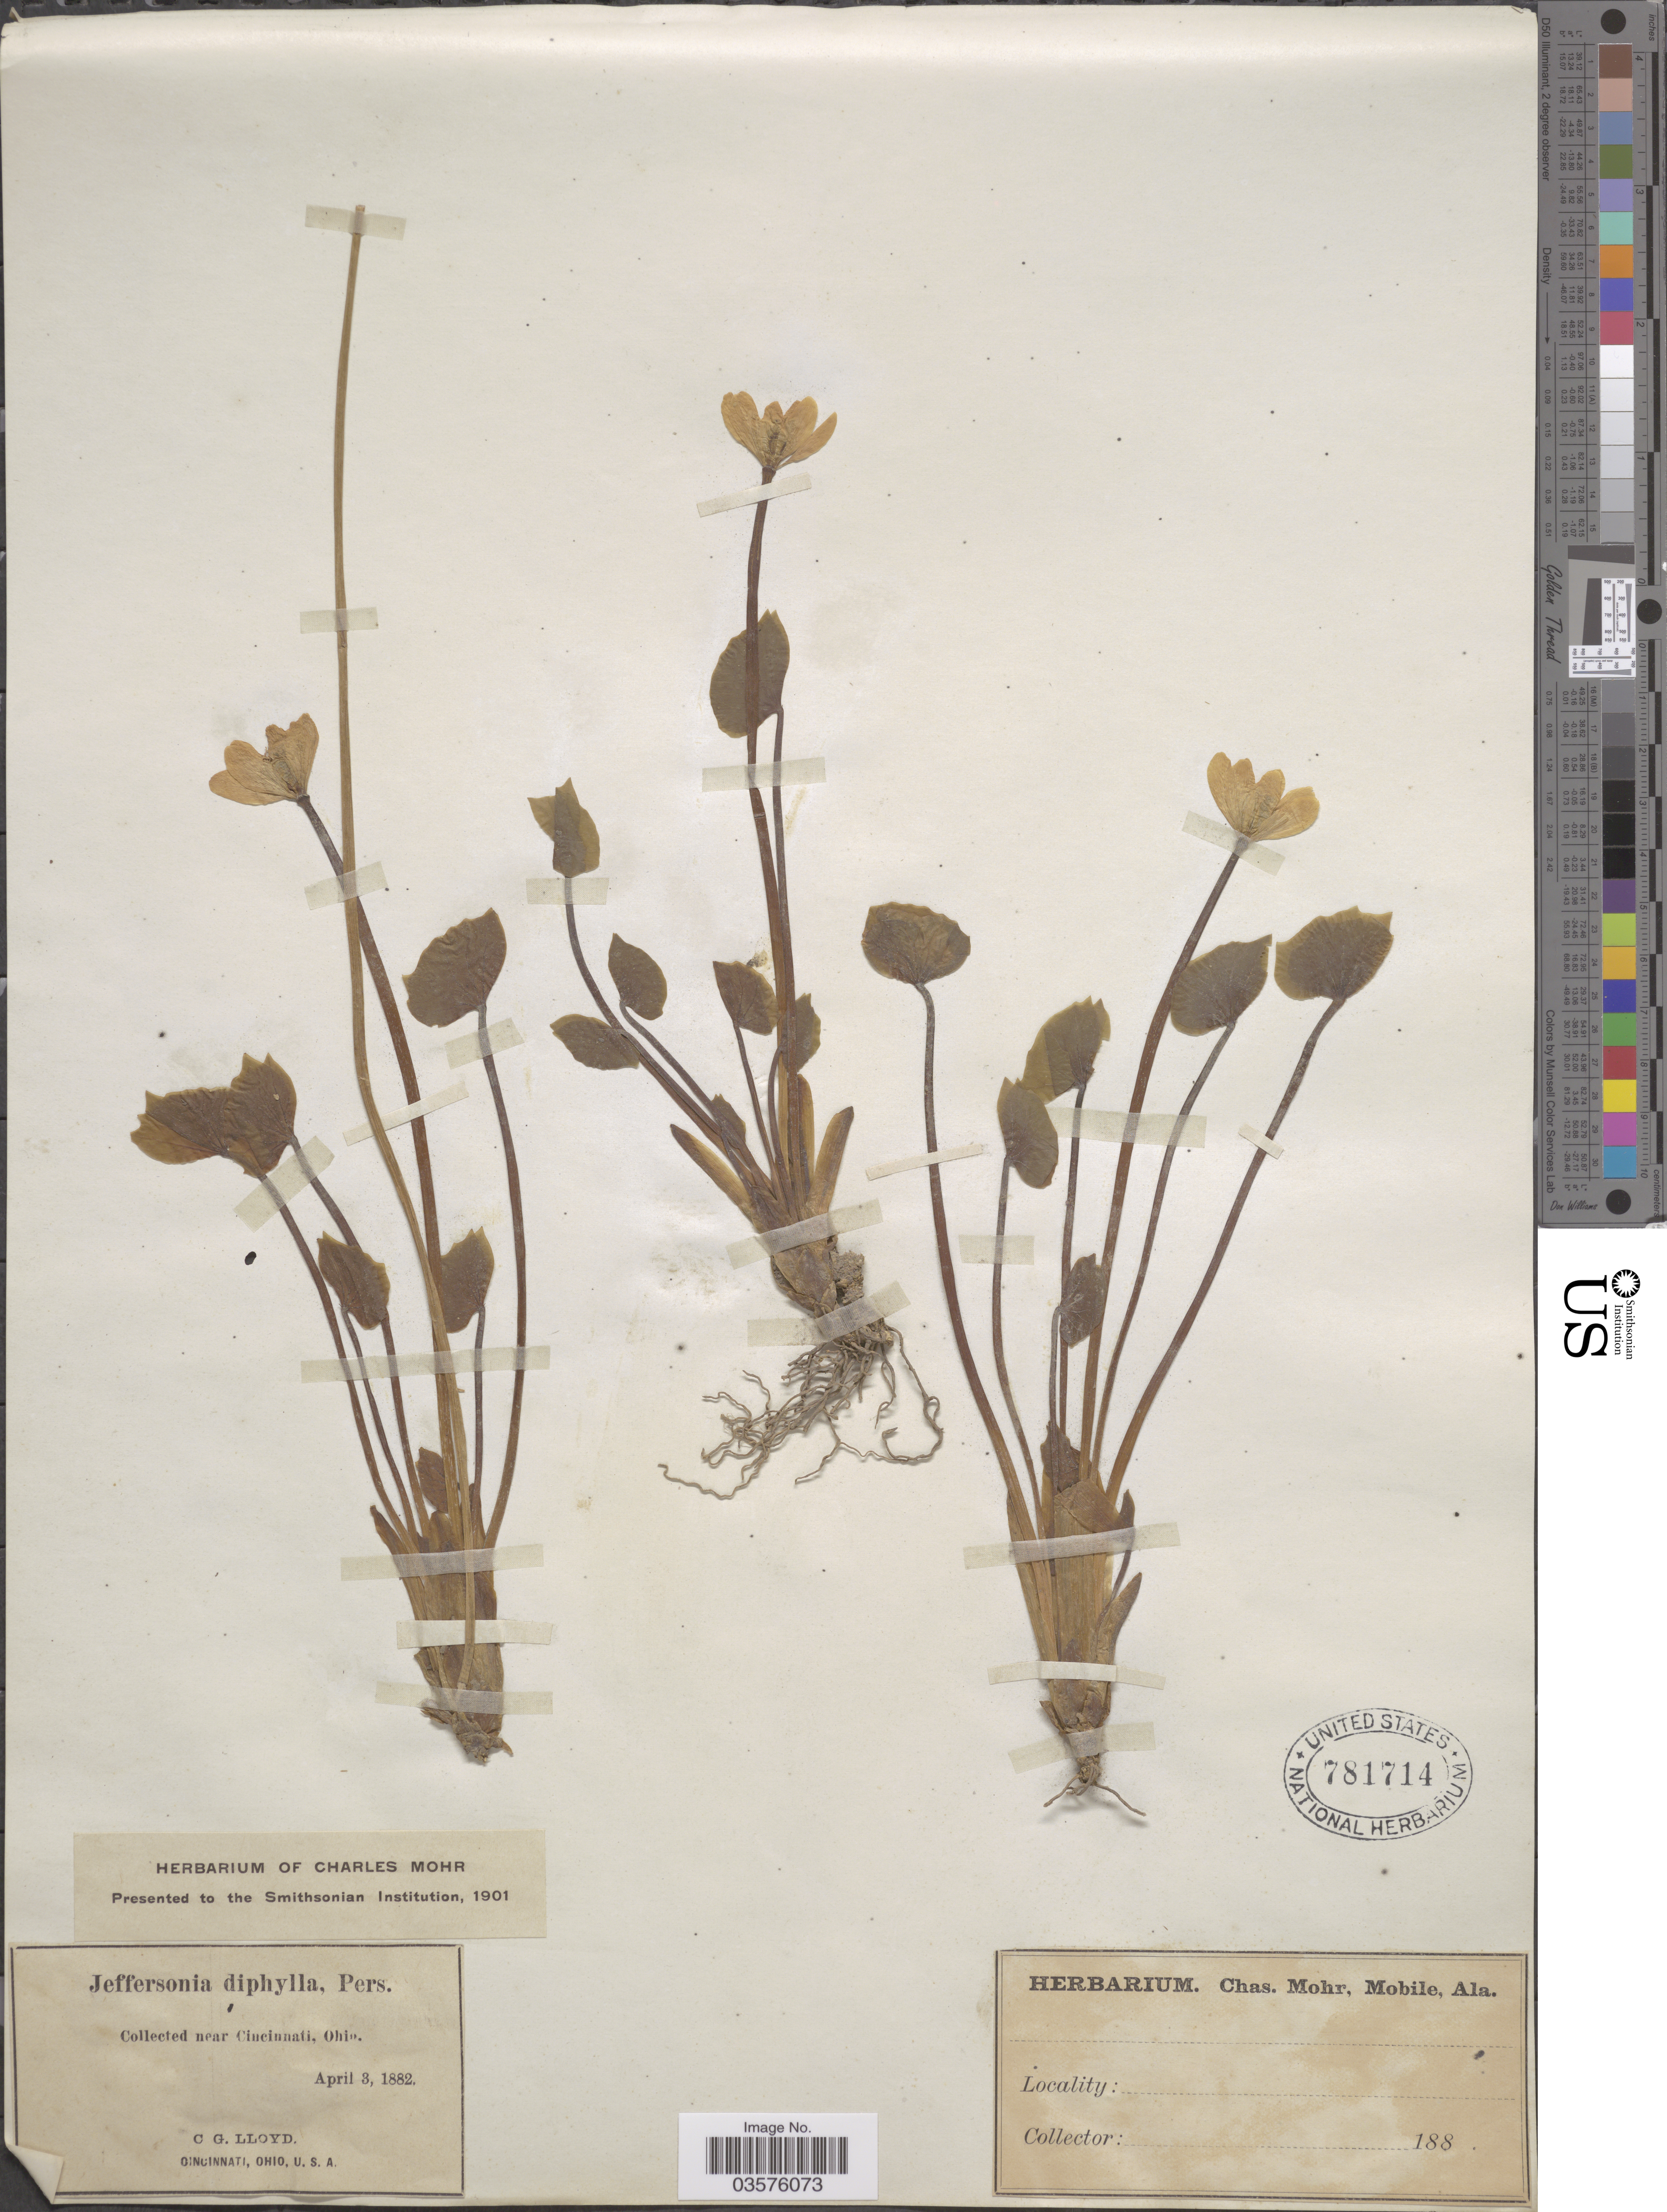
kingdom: Plantae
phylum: Tracheophyta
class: Magnoliopsida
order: Ranunculales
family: Berberidaceae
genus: Jeffersonia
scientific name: Jeffersonia diphylla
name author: (L.) Pers.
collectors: C. G. Lloyd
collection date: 1882-04-03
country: United States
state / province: Ohio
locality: Near Cincinnati.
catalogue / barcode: US 781714